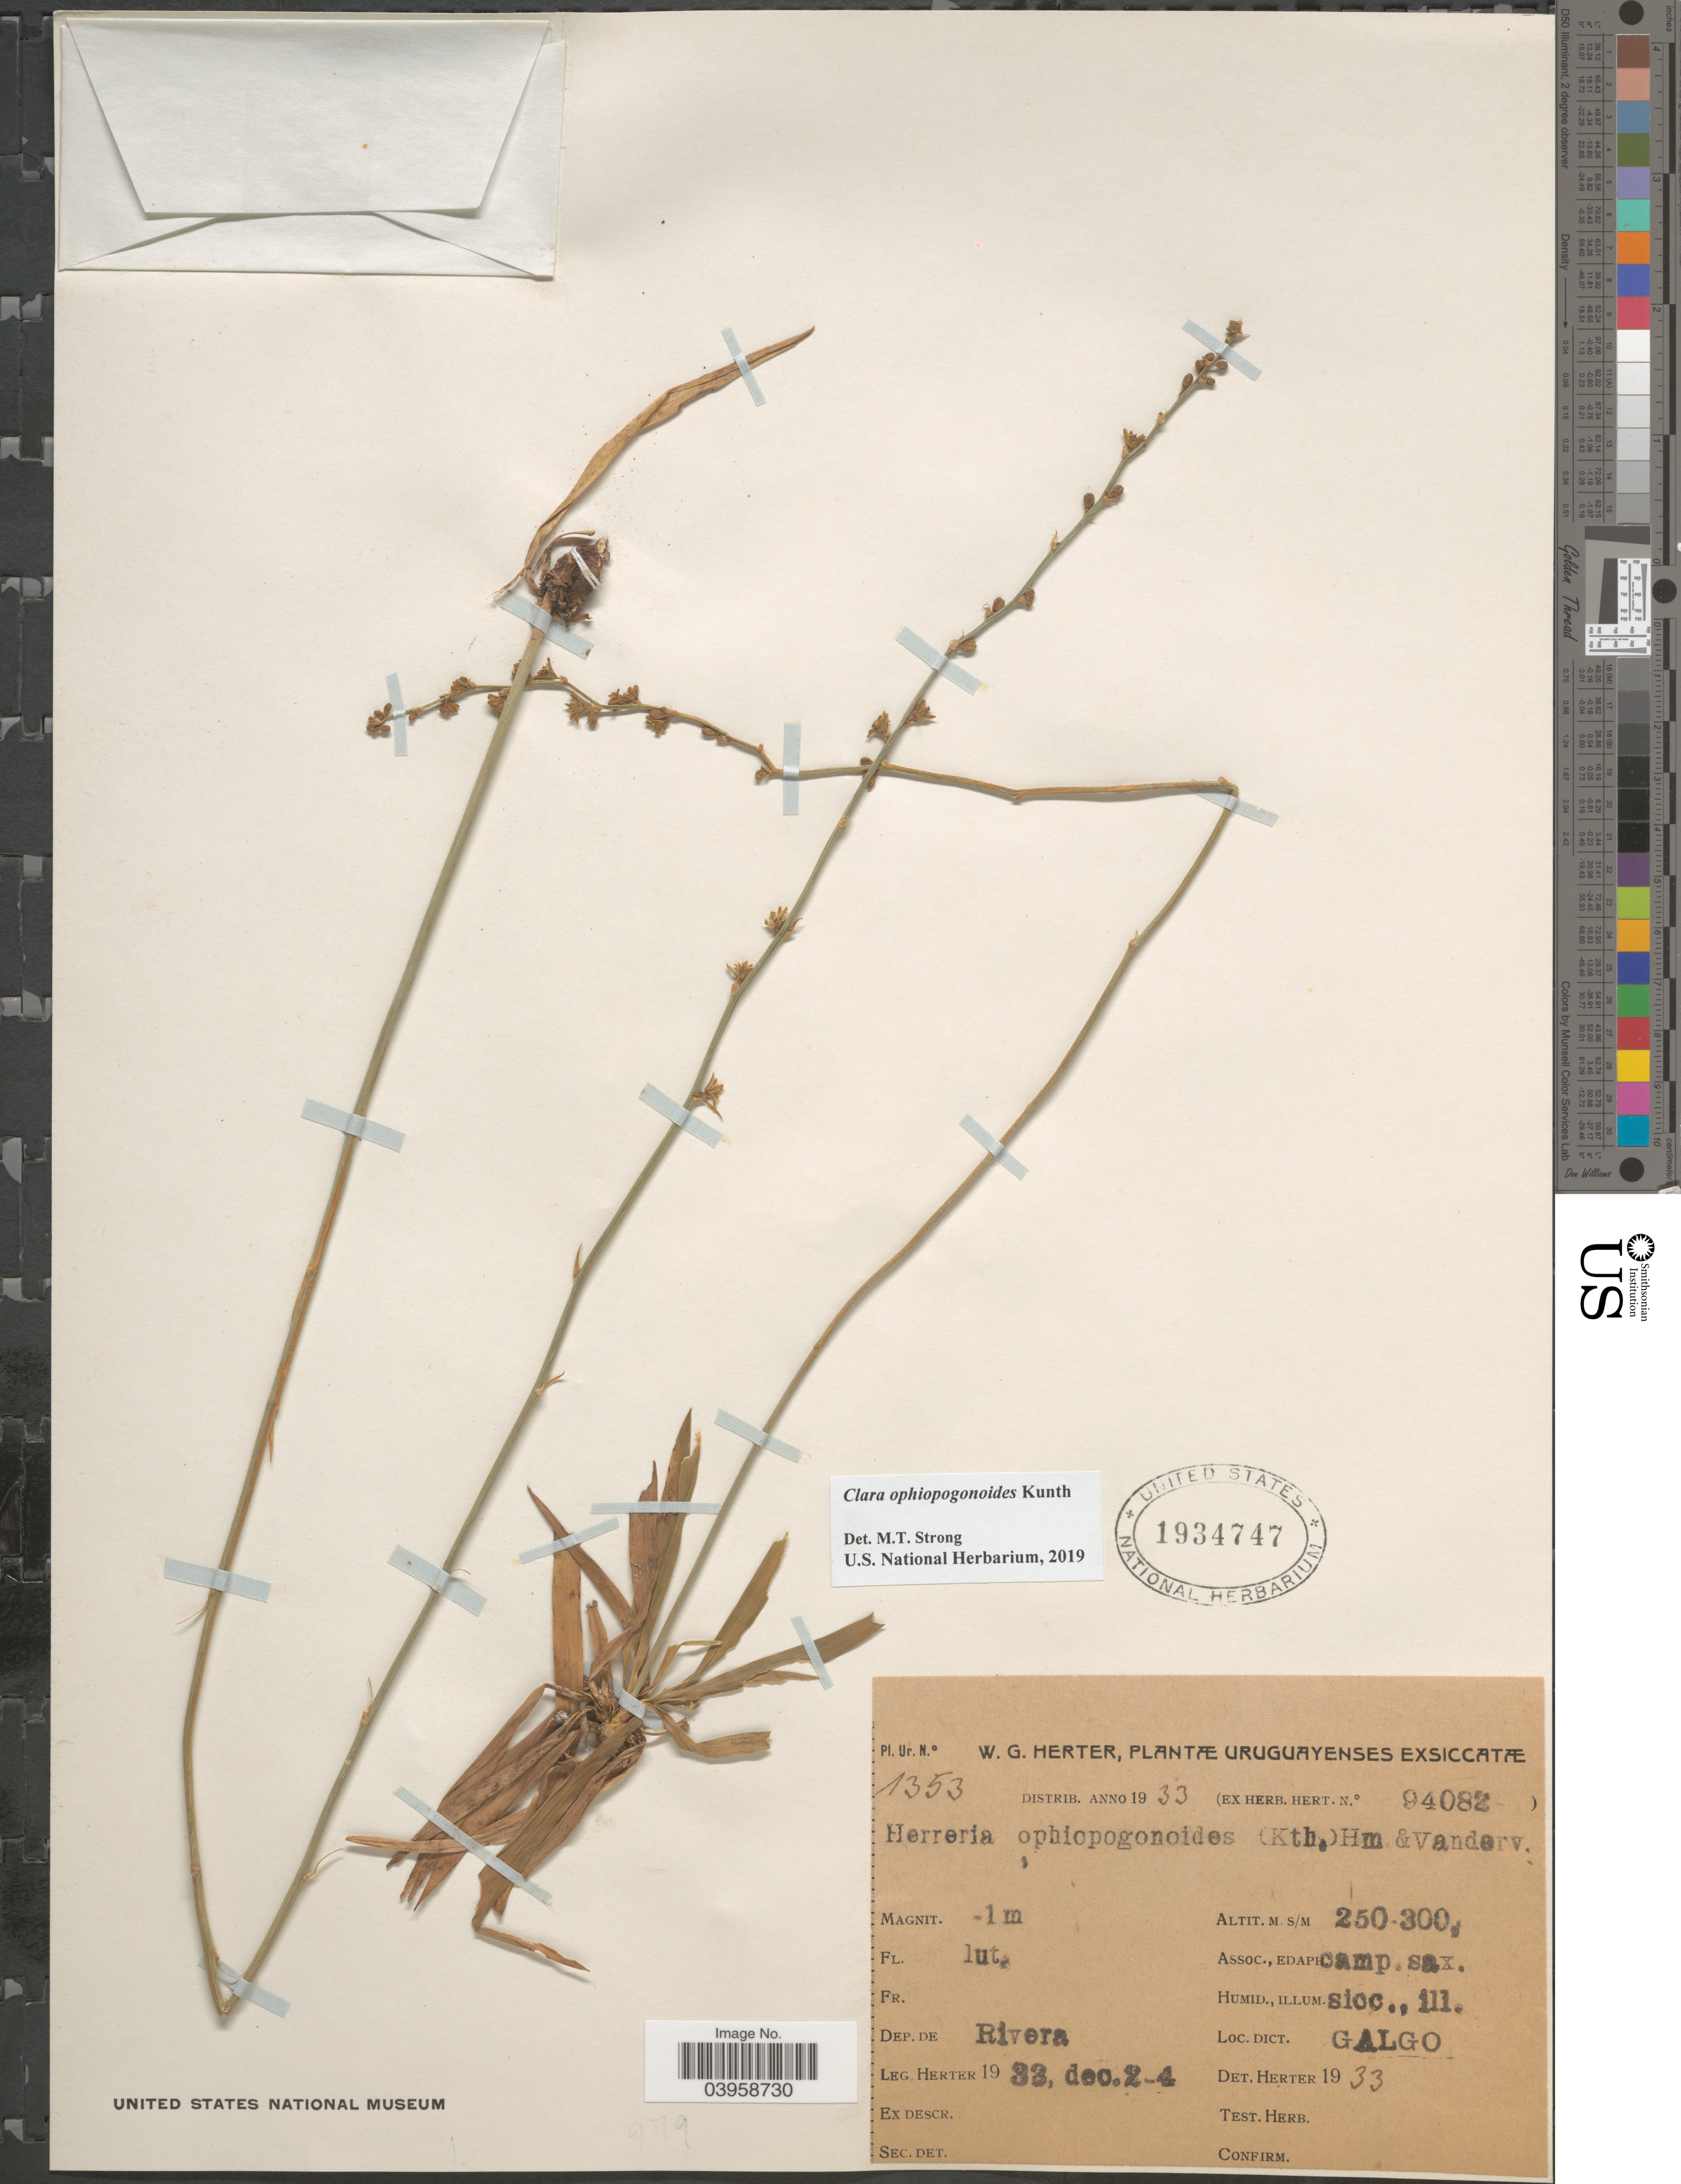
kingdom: Plantae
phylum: Tracheophyta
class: Liliopsida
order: Asparagales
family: Asparagaceae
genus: Clara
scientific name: Clara ophiopogonoides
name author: Kunth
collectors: W. G. Herter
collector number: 1353/94082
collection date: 1933-12-02/1933-12-04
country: Uruguay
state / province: Rivera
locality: Dep. de Rivera. Calgo.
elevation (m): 250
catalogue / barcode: US 1934747